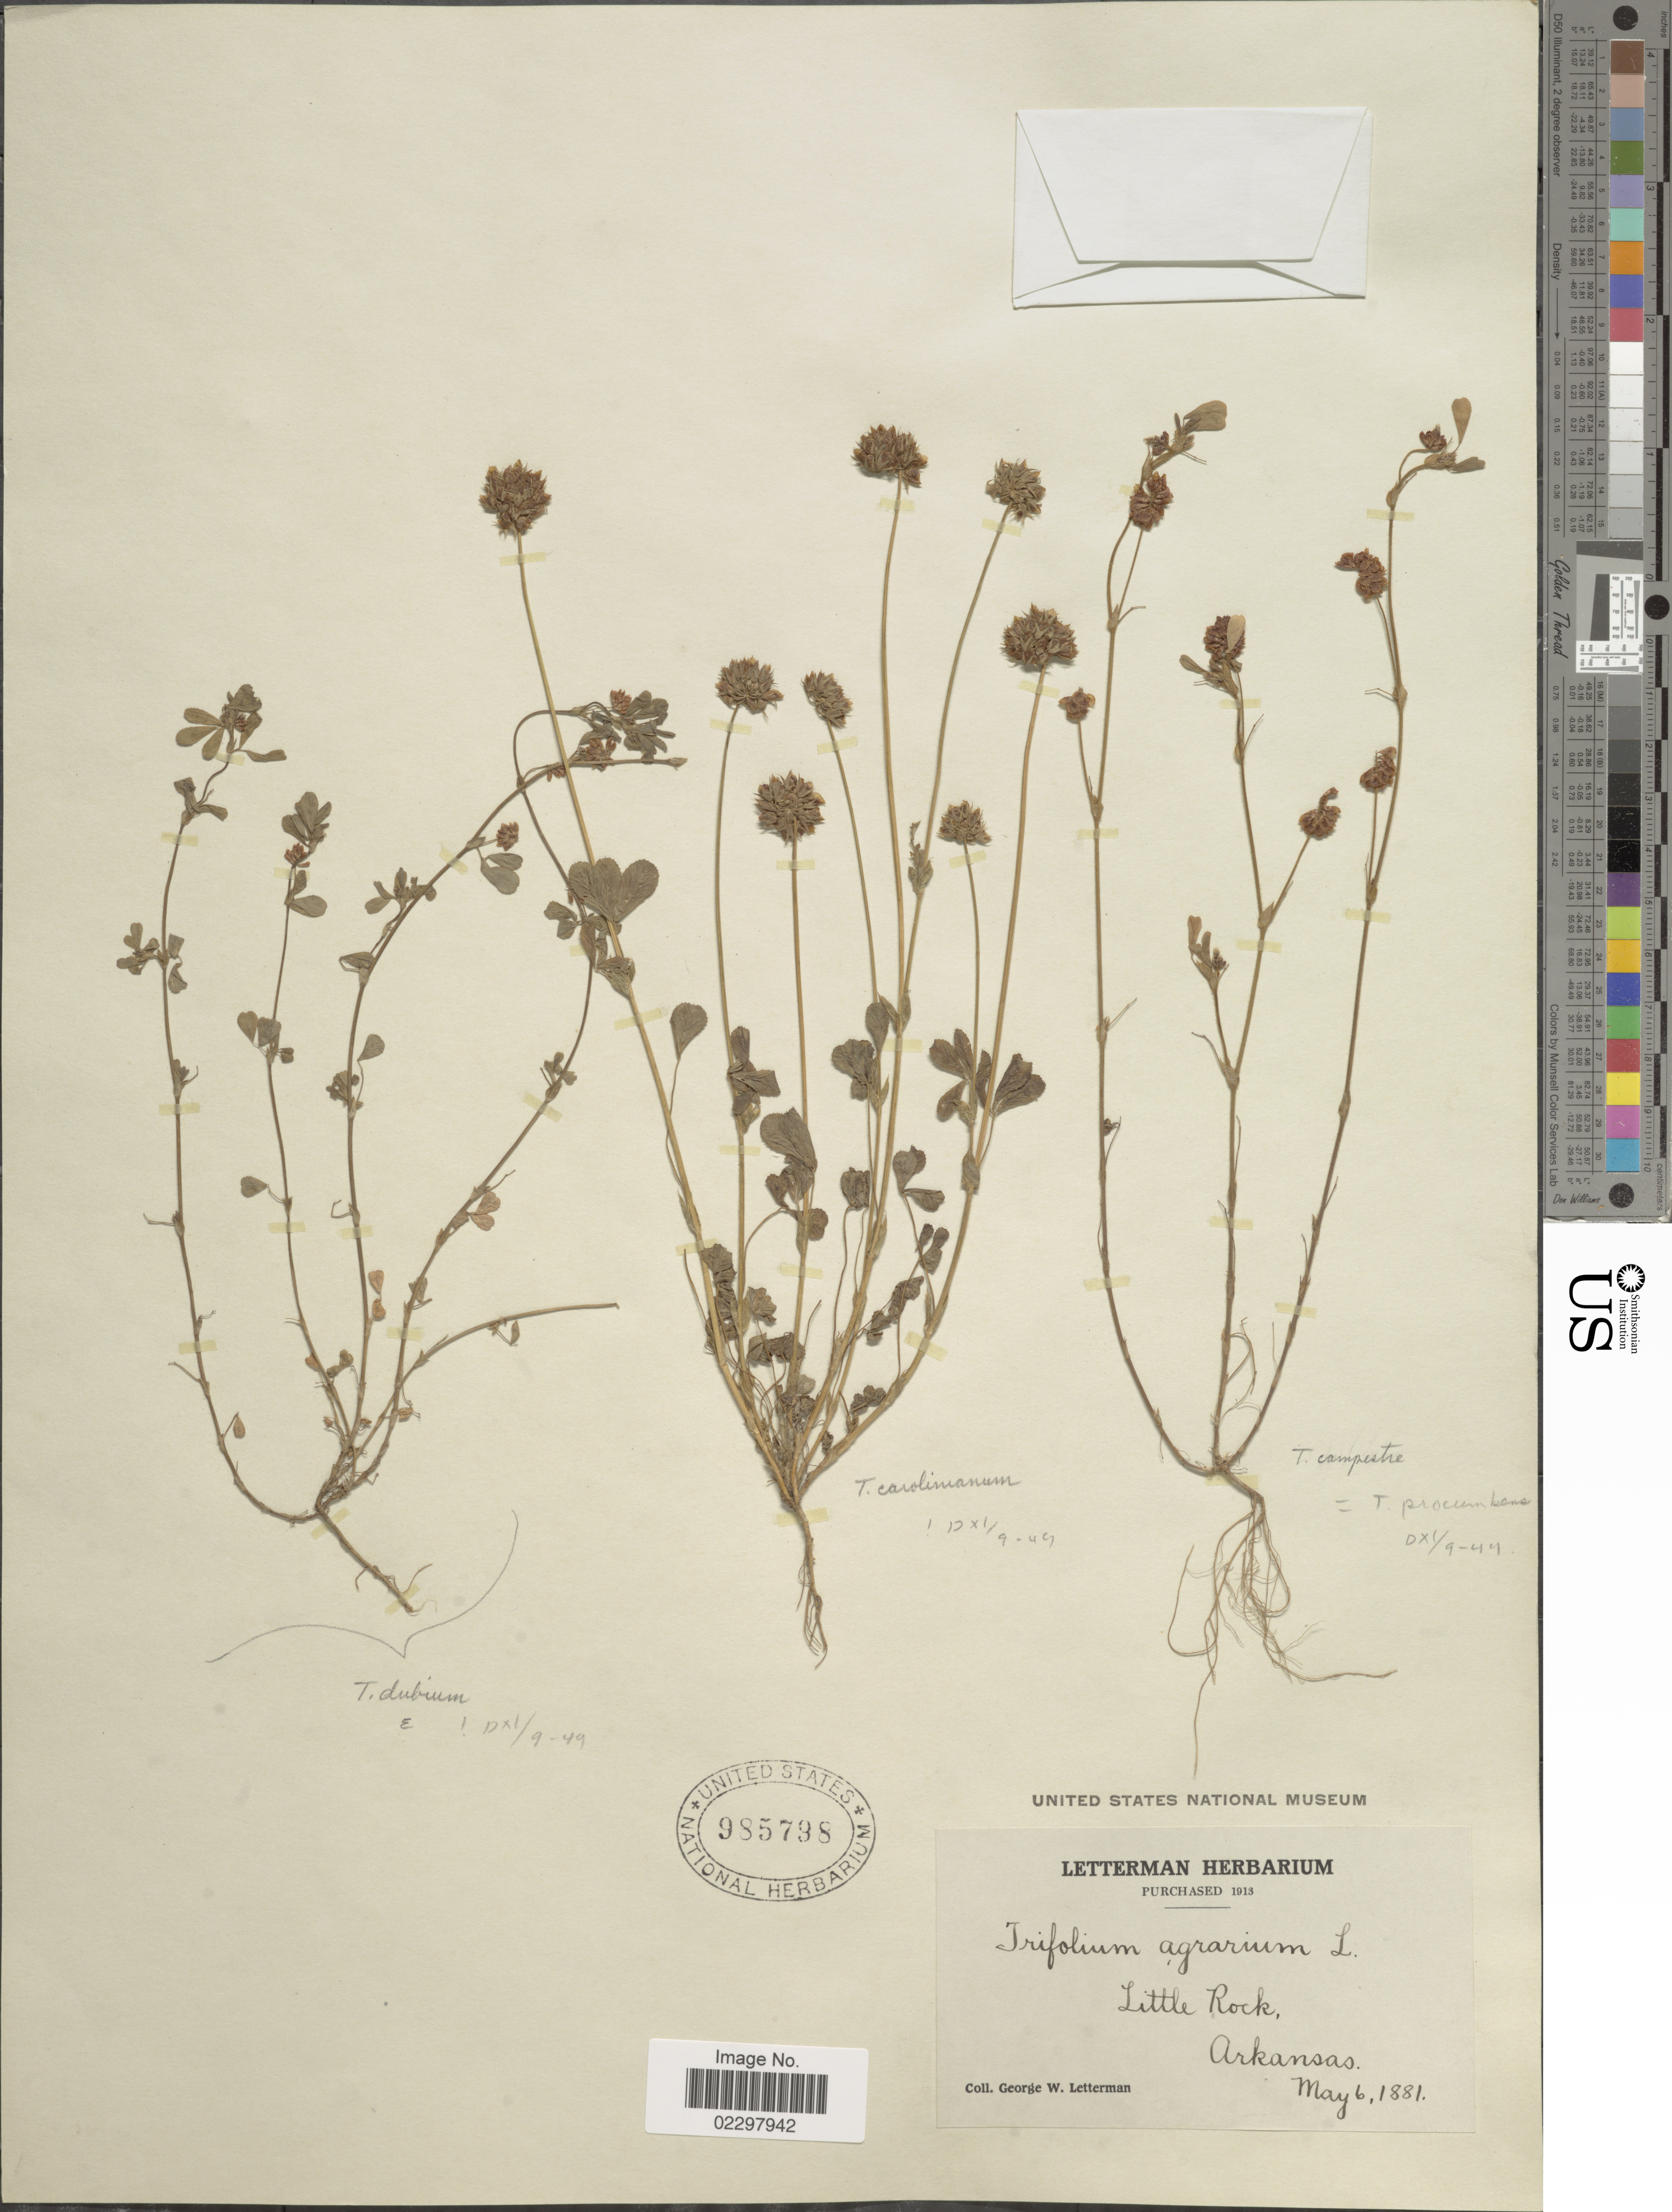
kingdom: Plantae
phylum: Tracheophyta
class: Magnoliopsida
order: Fabales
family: Fabaceae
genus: Trifolium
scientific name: Trifolium procumbens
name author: L.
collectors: G. W. Letterman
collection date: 1881-05-06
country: United States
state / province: Arkansas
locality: Little Rock.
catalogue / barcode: US 985798